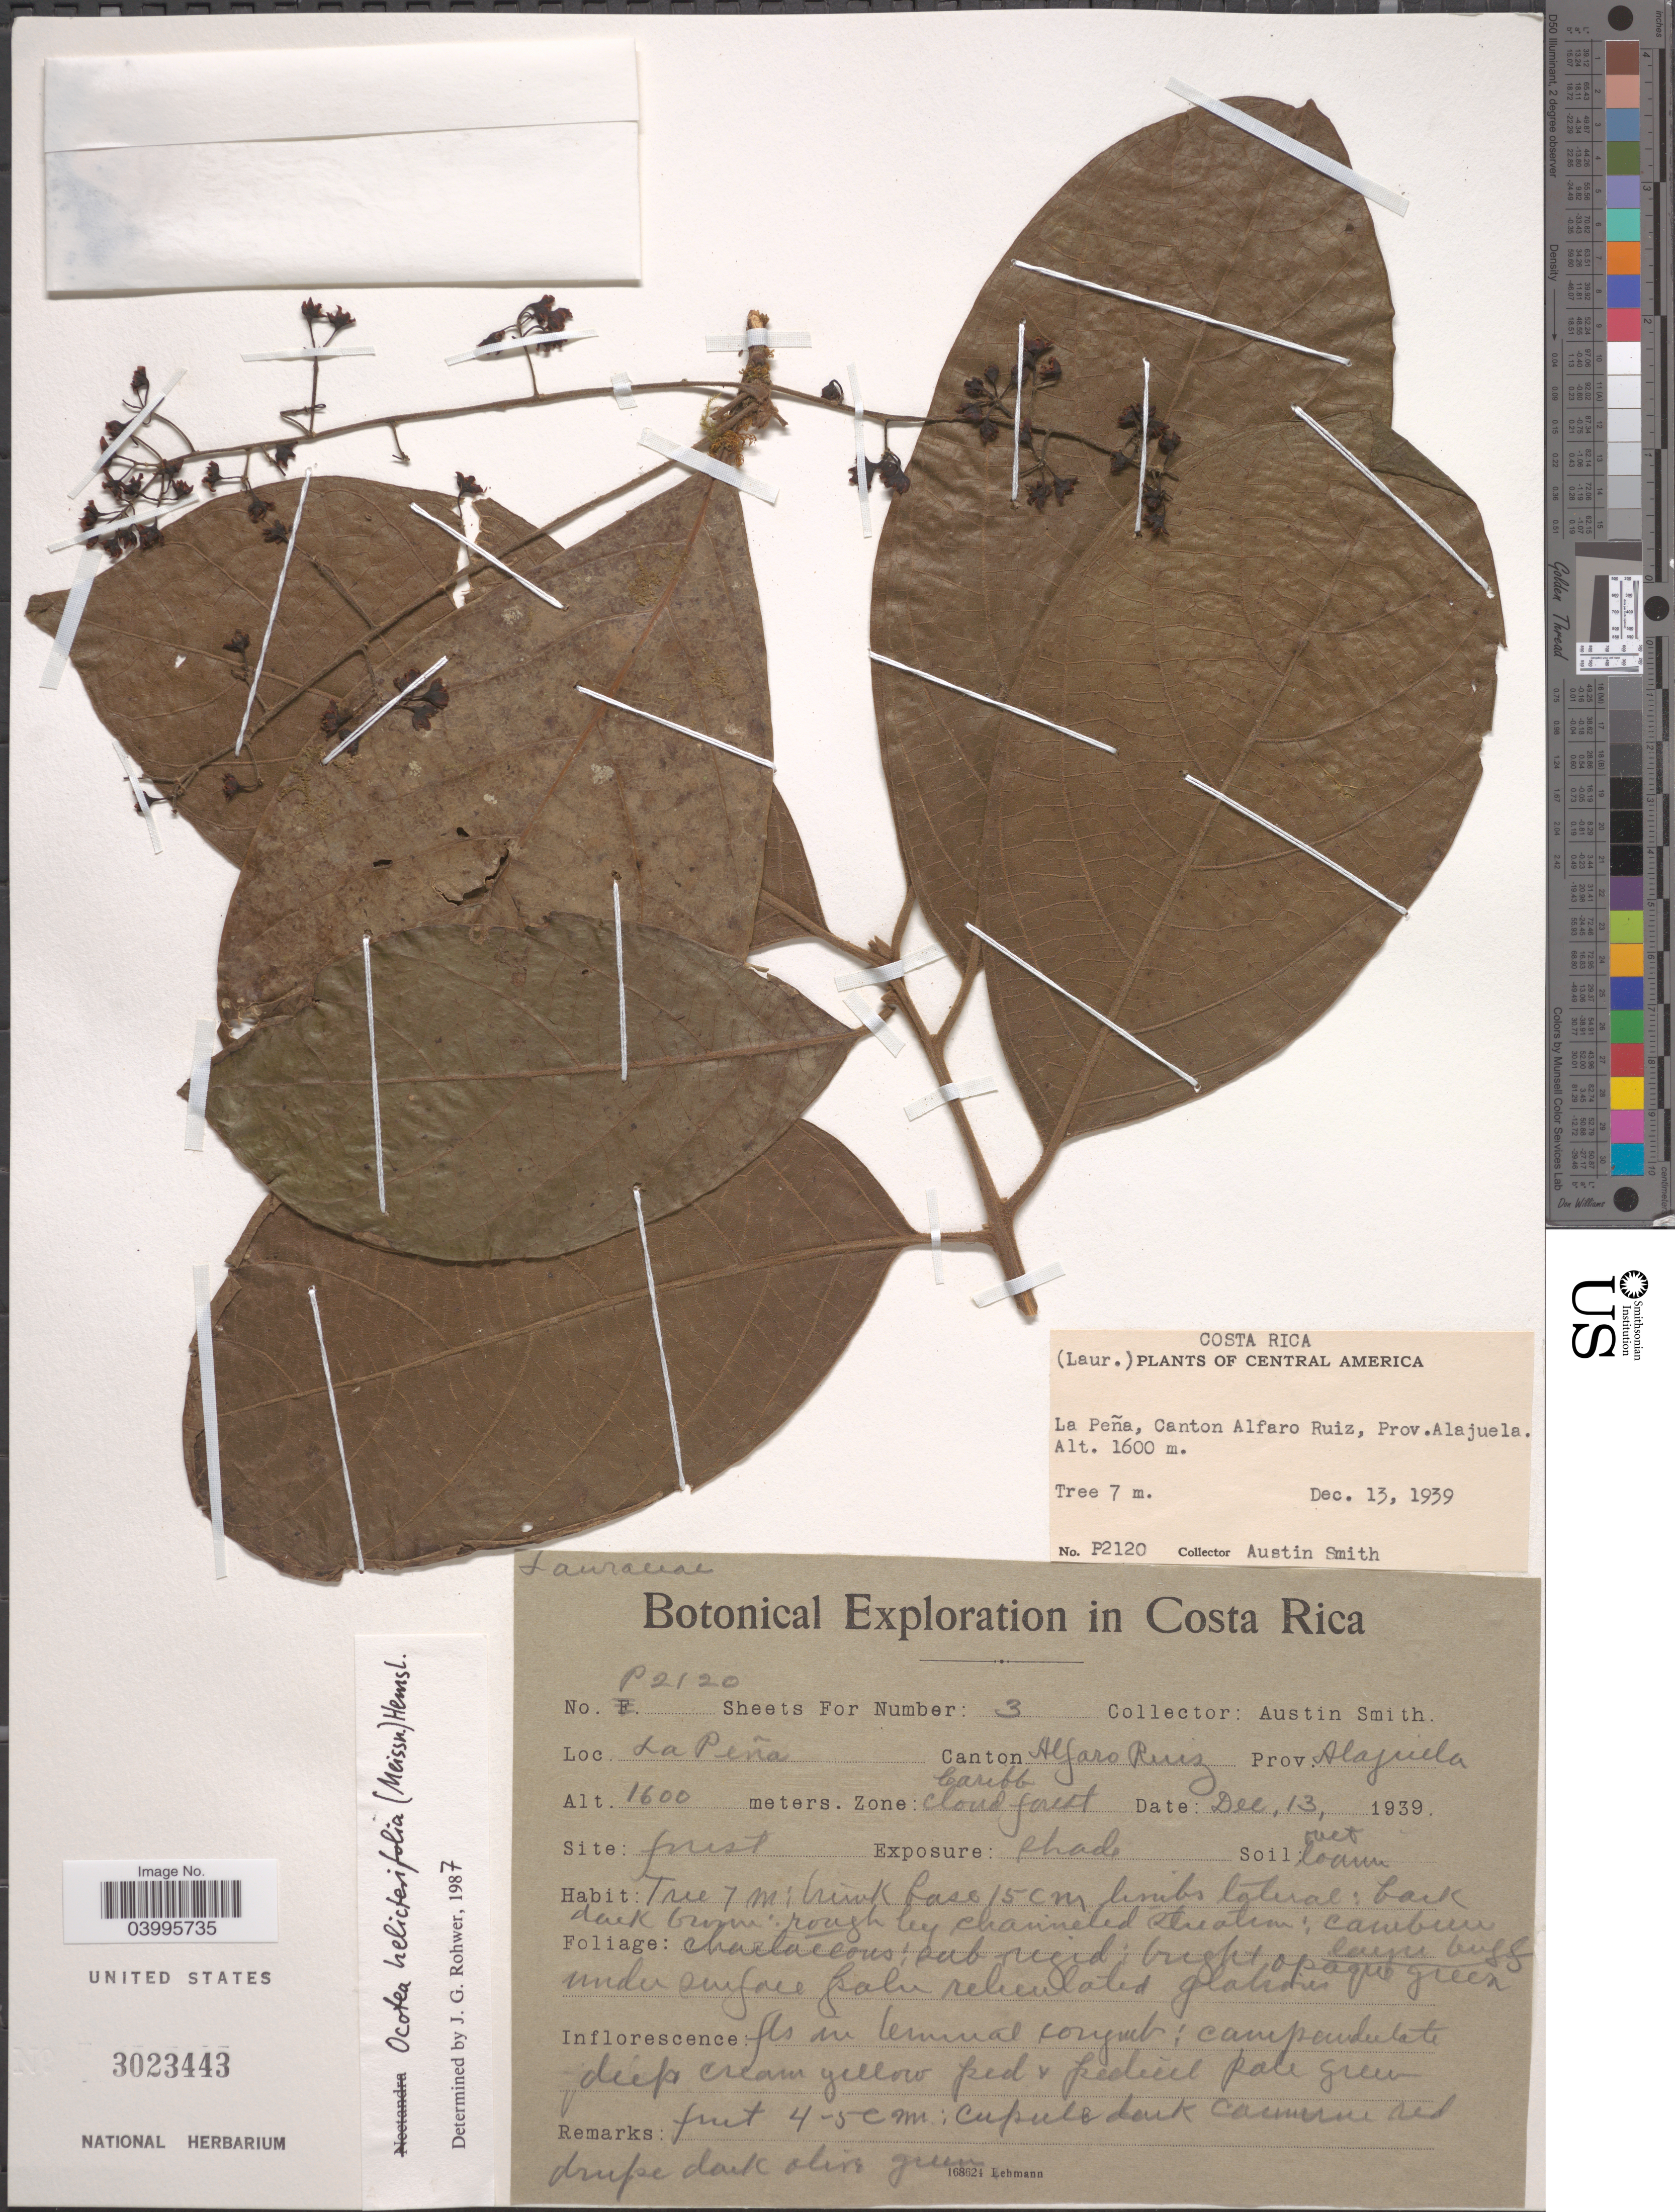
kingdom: Plantae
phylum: Tracheophyta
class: Magnoliopsida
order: Laurales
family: Lauraceae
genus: Ocotea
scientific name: Ocotea helicterifolia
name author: (Meisn.) Hemsl.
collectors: Aust P. Smith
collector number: P2120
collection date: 1939-12-13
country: Costa Rica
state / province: Alajuela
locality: Central America. La Peña, Canton Alfaro Ruiz. Zone: Caribb cloud forest.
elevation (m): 1600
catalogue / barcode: US 3023443